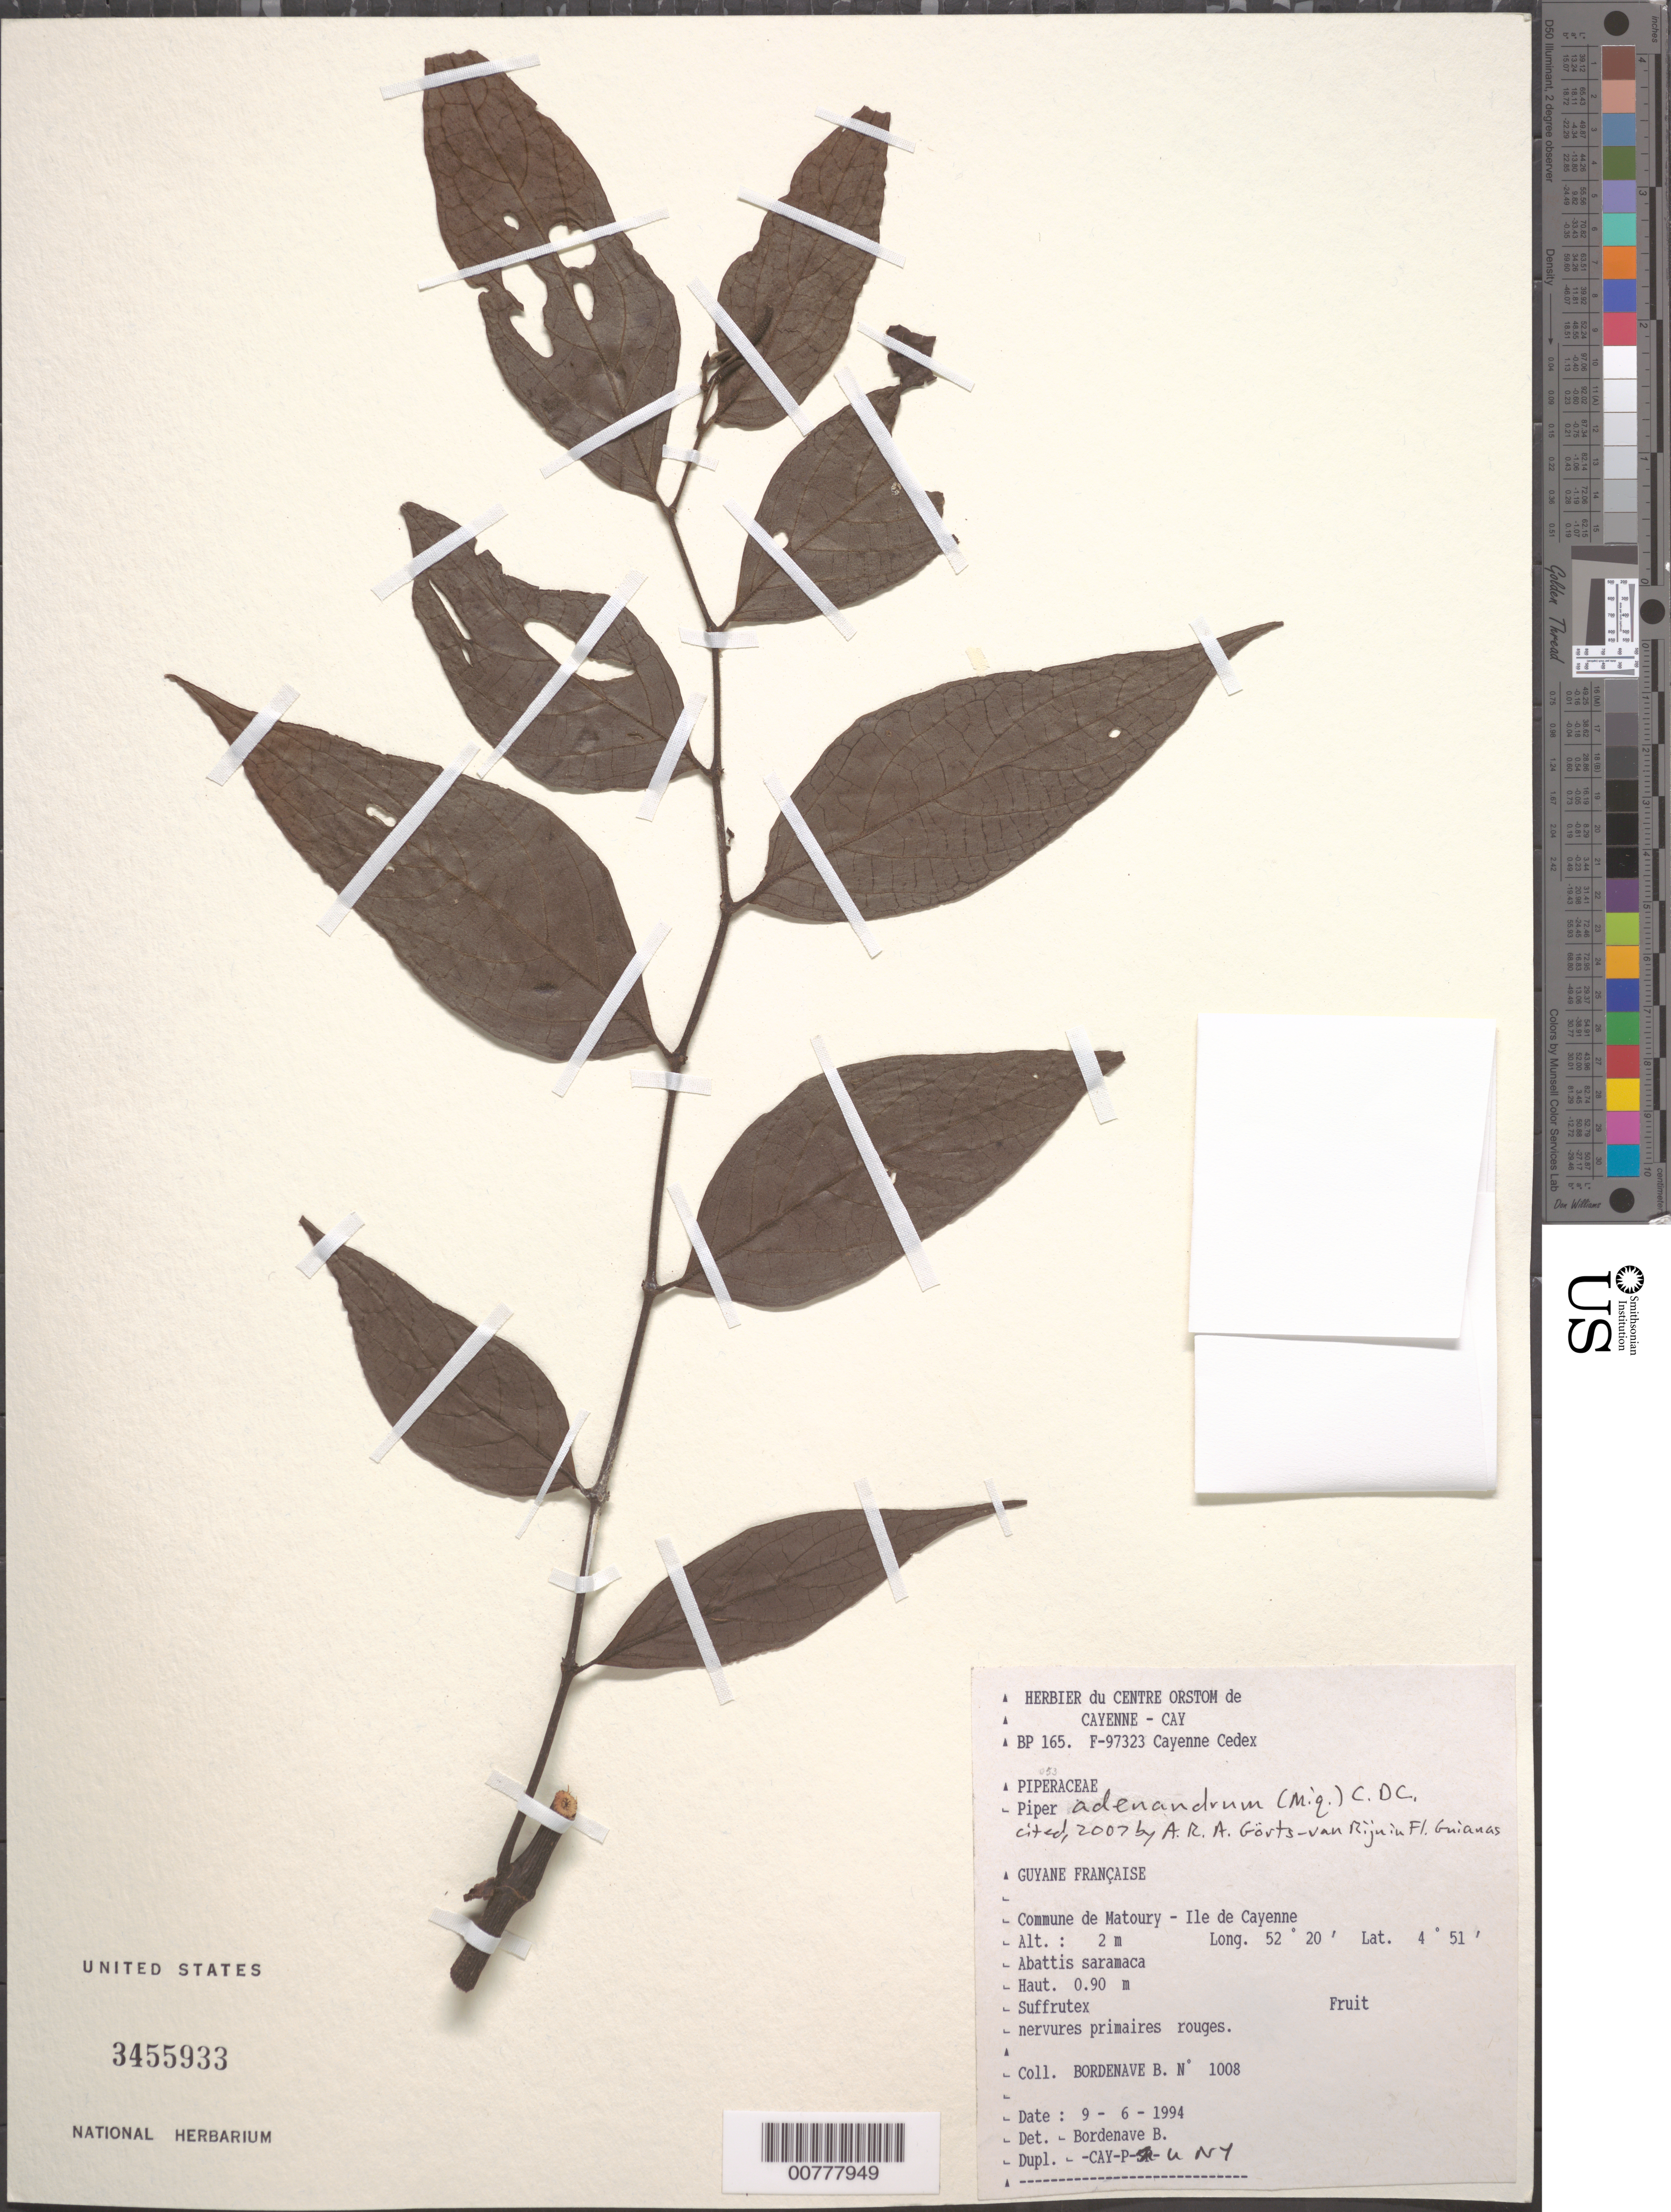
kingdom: Plantae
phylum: Tracheophyta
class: Magnoliopsida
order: Piperales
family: Piperaceae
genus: Piper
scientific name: Piper sp.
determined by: Bordenave, B.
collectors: B. Bordenave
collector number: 1008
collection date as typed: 9-Jun-94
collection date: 1994-06-09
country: French Guiana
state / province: Cayenne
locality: Commune de Matoury - Ile de Cayenne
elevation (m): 2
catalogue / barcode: US 3455933